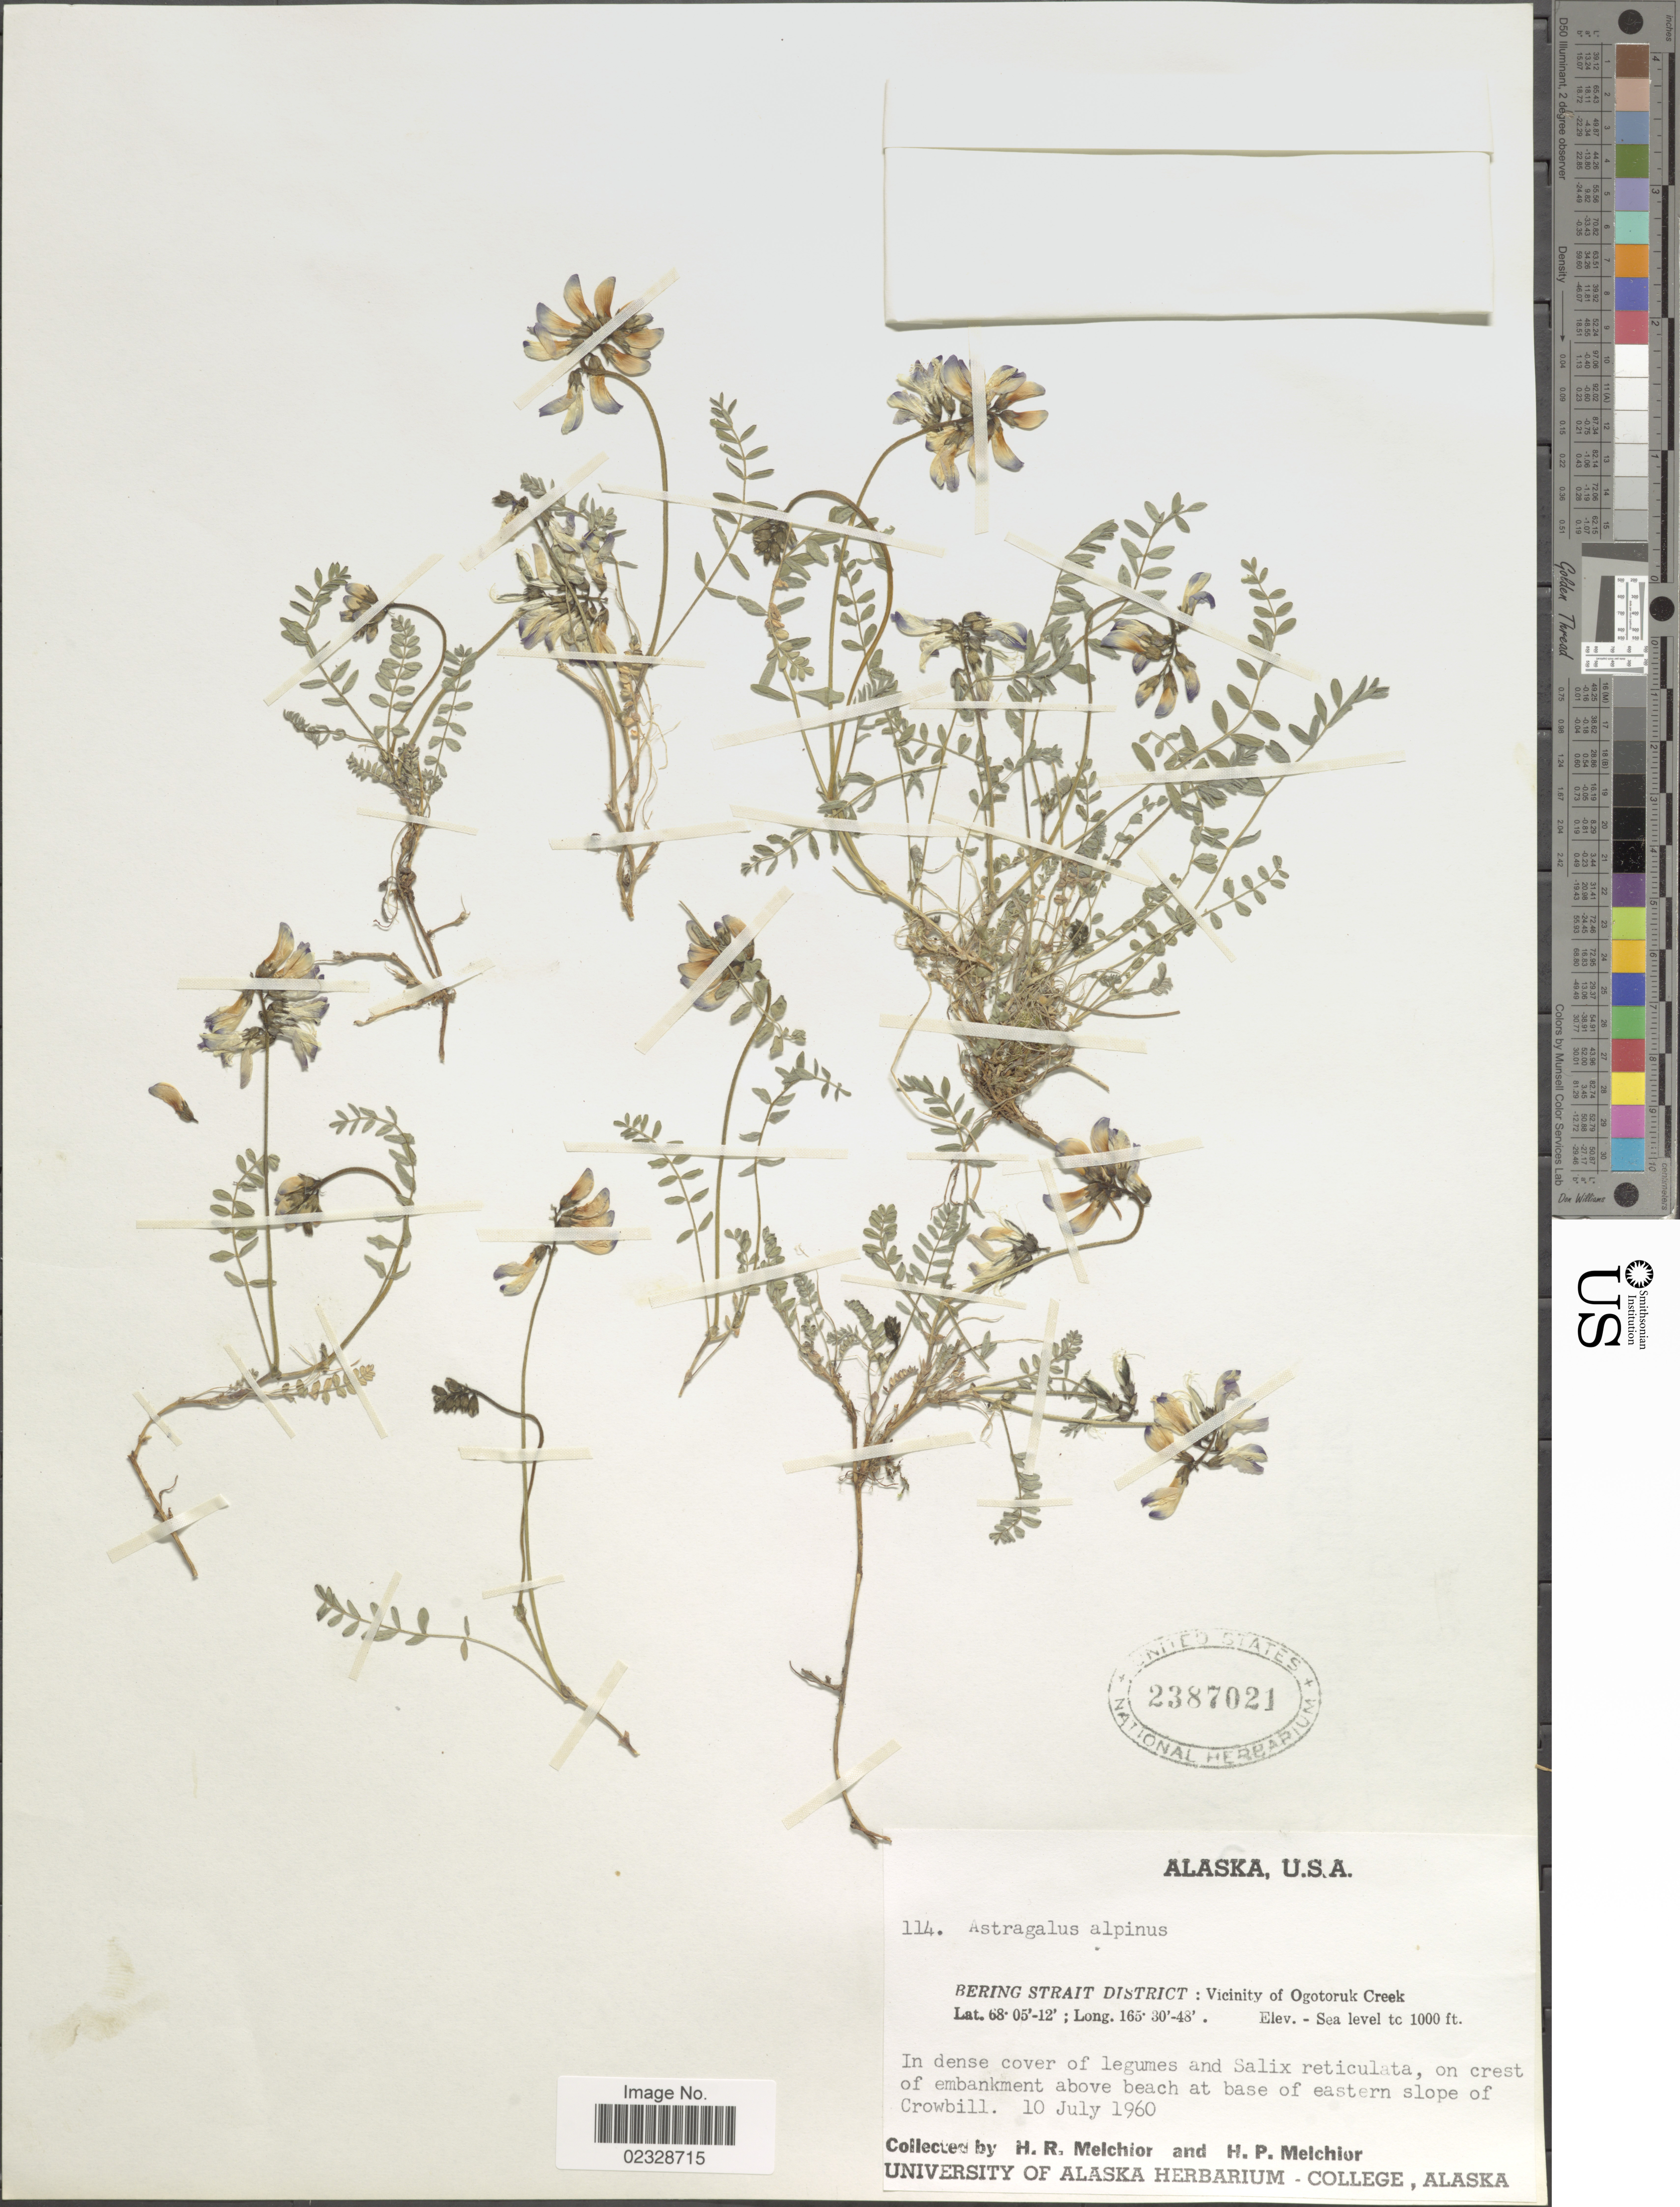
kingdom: Plantae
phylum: Tracheophyta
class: Magnoliopsida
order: Fabales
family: Fabaceae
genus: Astragalus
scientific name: Astragalus alpinus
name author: L.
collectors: H. R. Melchior & H. P. Melchior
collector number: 114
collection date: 1960-07-10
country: United States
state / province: Alaska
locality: Bering Strait District, Vicinity of Ogotoruk Creek, eastern slope of Crowbill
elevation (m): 305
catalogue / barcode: US 2387021